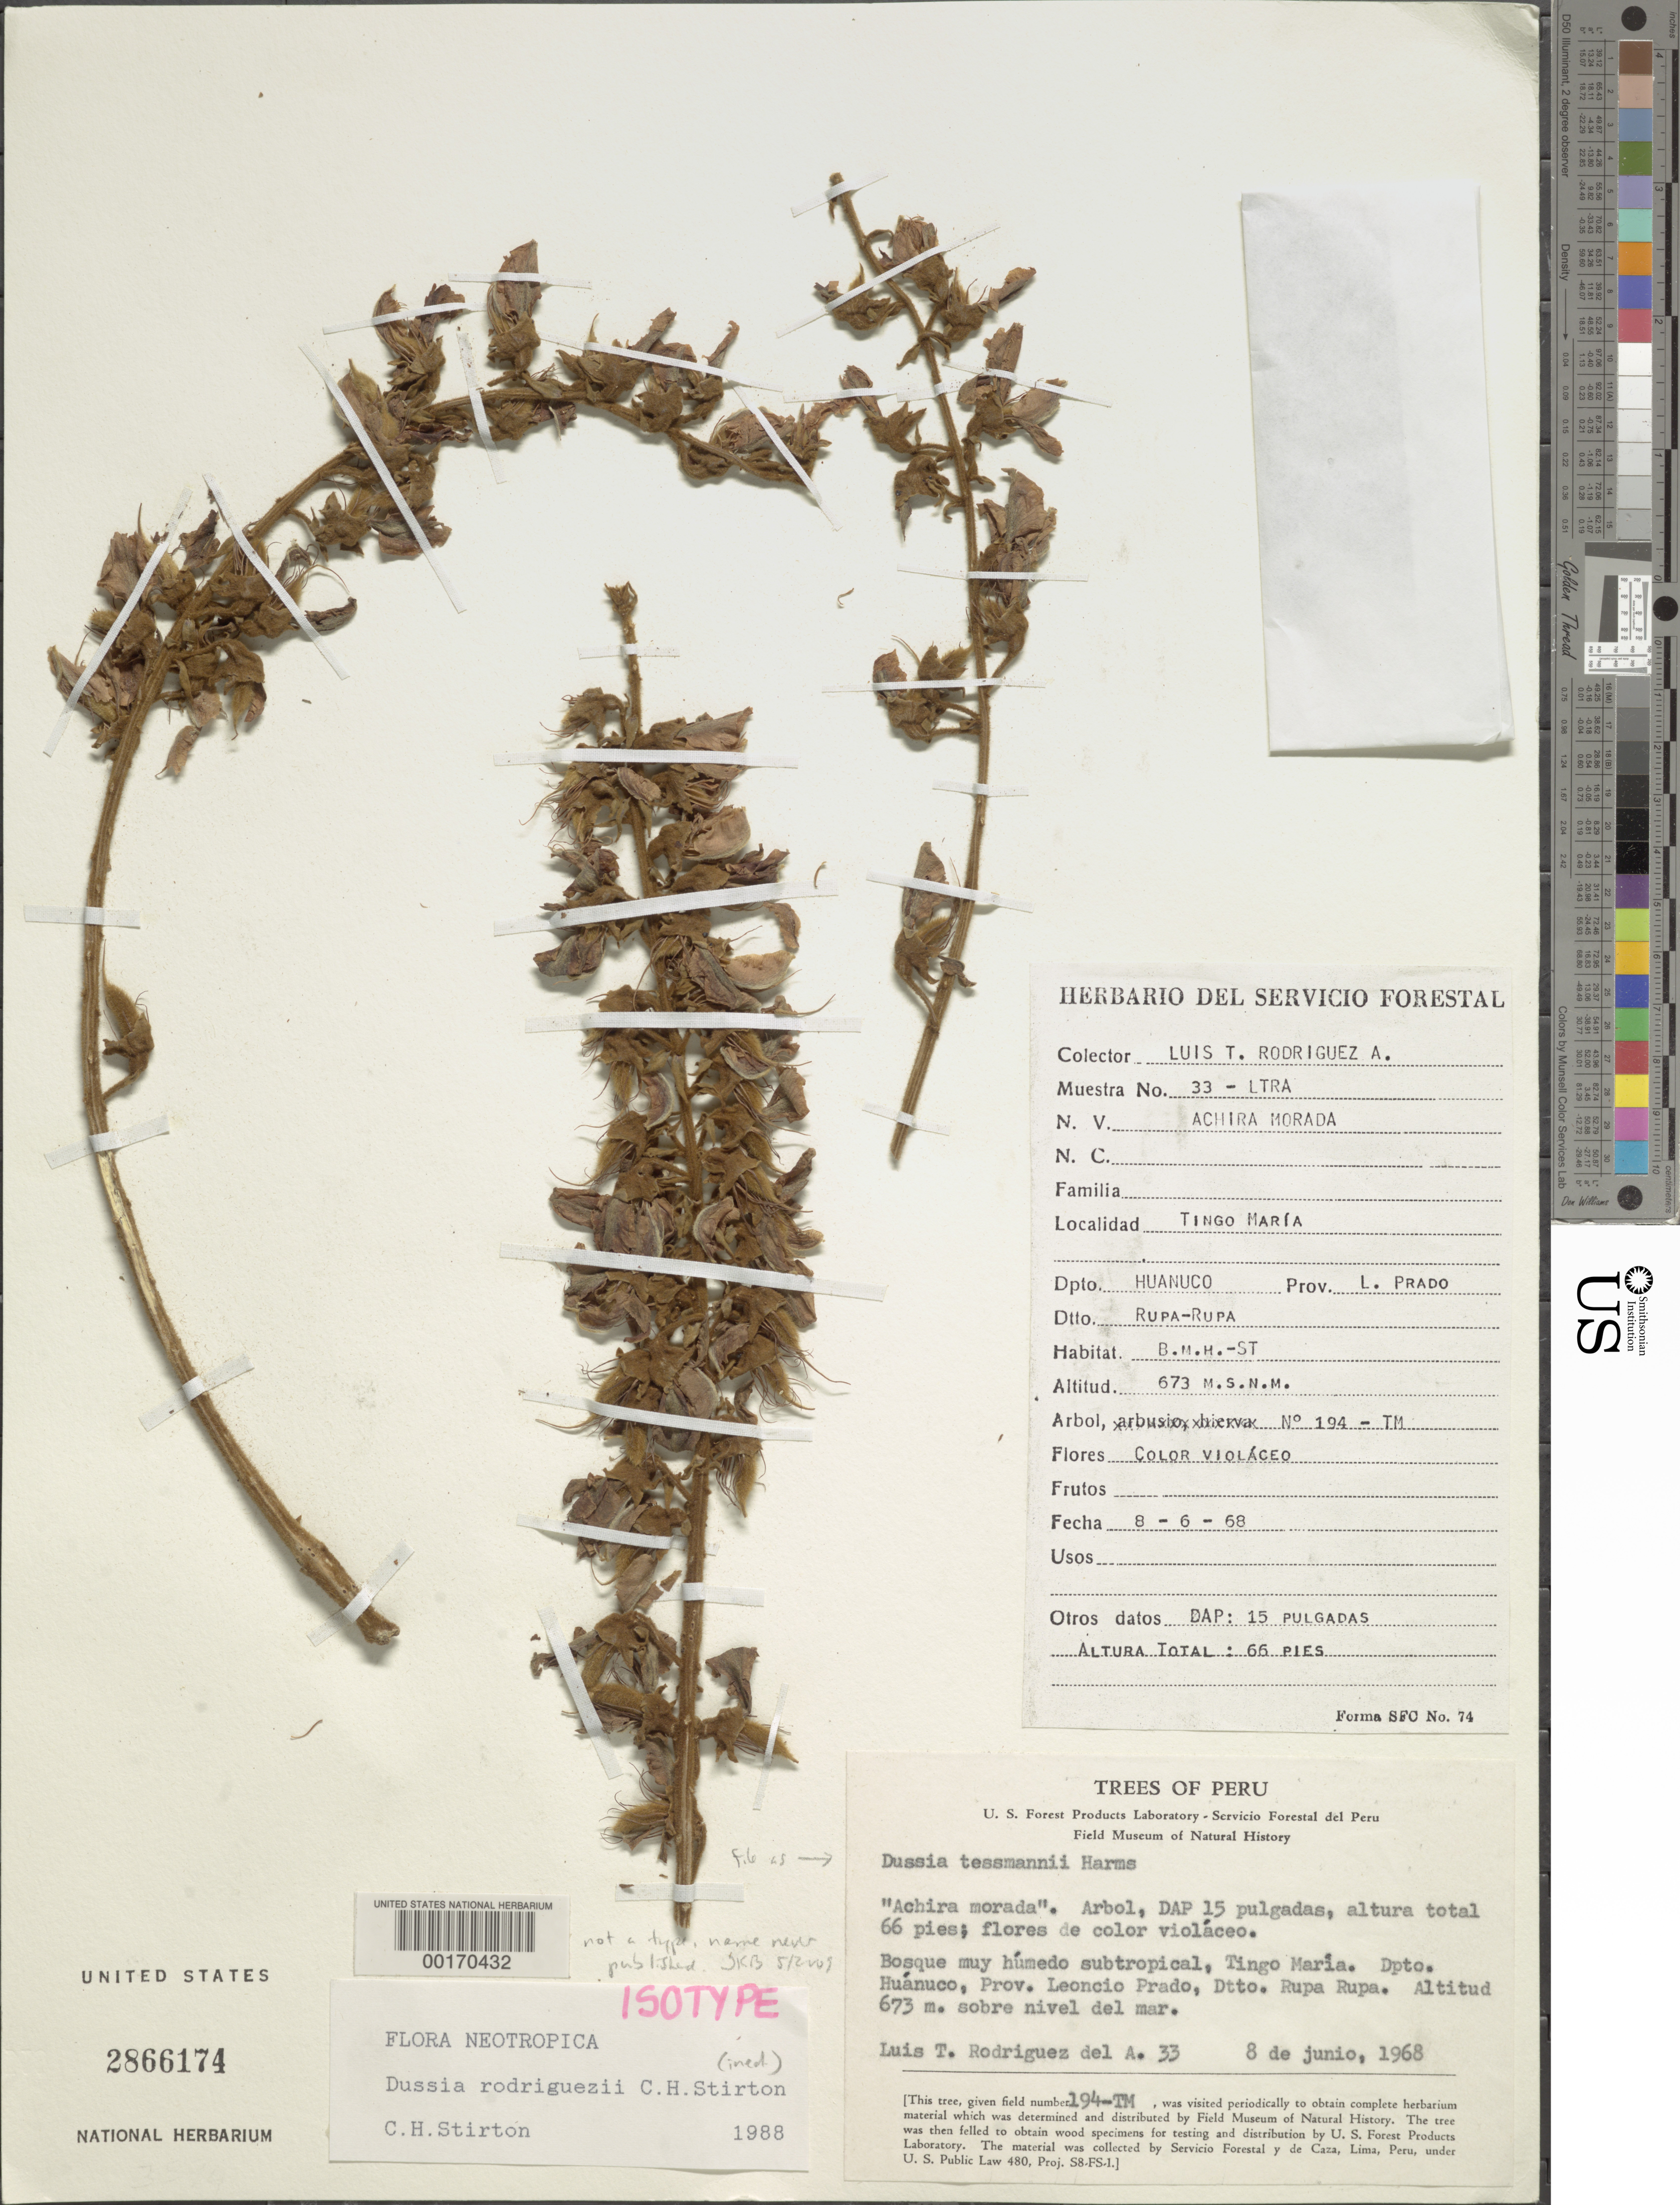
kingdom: Plantae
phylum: Tracheophyta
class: Magnoliopsida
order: Fabales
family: Fabaceae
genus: Dussia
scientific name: Dussia tessmannii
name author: Harms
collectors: L. T. Rodriquez del A.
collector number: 33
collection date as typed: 08 Jun 1968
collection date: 1968-06-08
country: Peru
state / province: Huánuco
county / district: Leoncio Prado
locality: Rupa Rupa District, Tingo María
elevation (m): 150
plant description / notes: Specimen annotated by C.H. Stirton (1988) as isotype of Dussia rodriguezii C.H. Stirton. Not a type, name never published.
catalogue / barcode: US 2866174